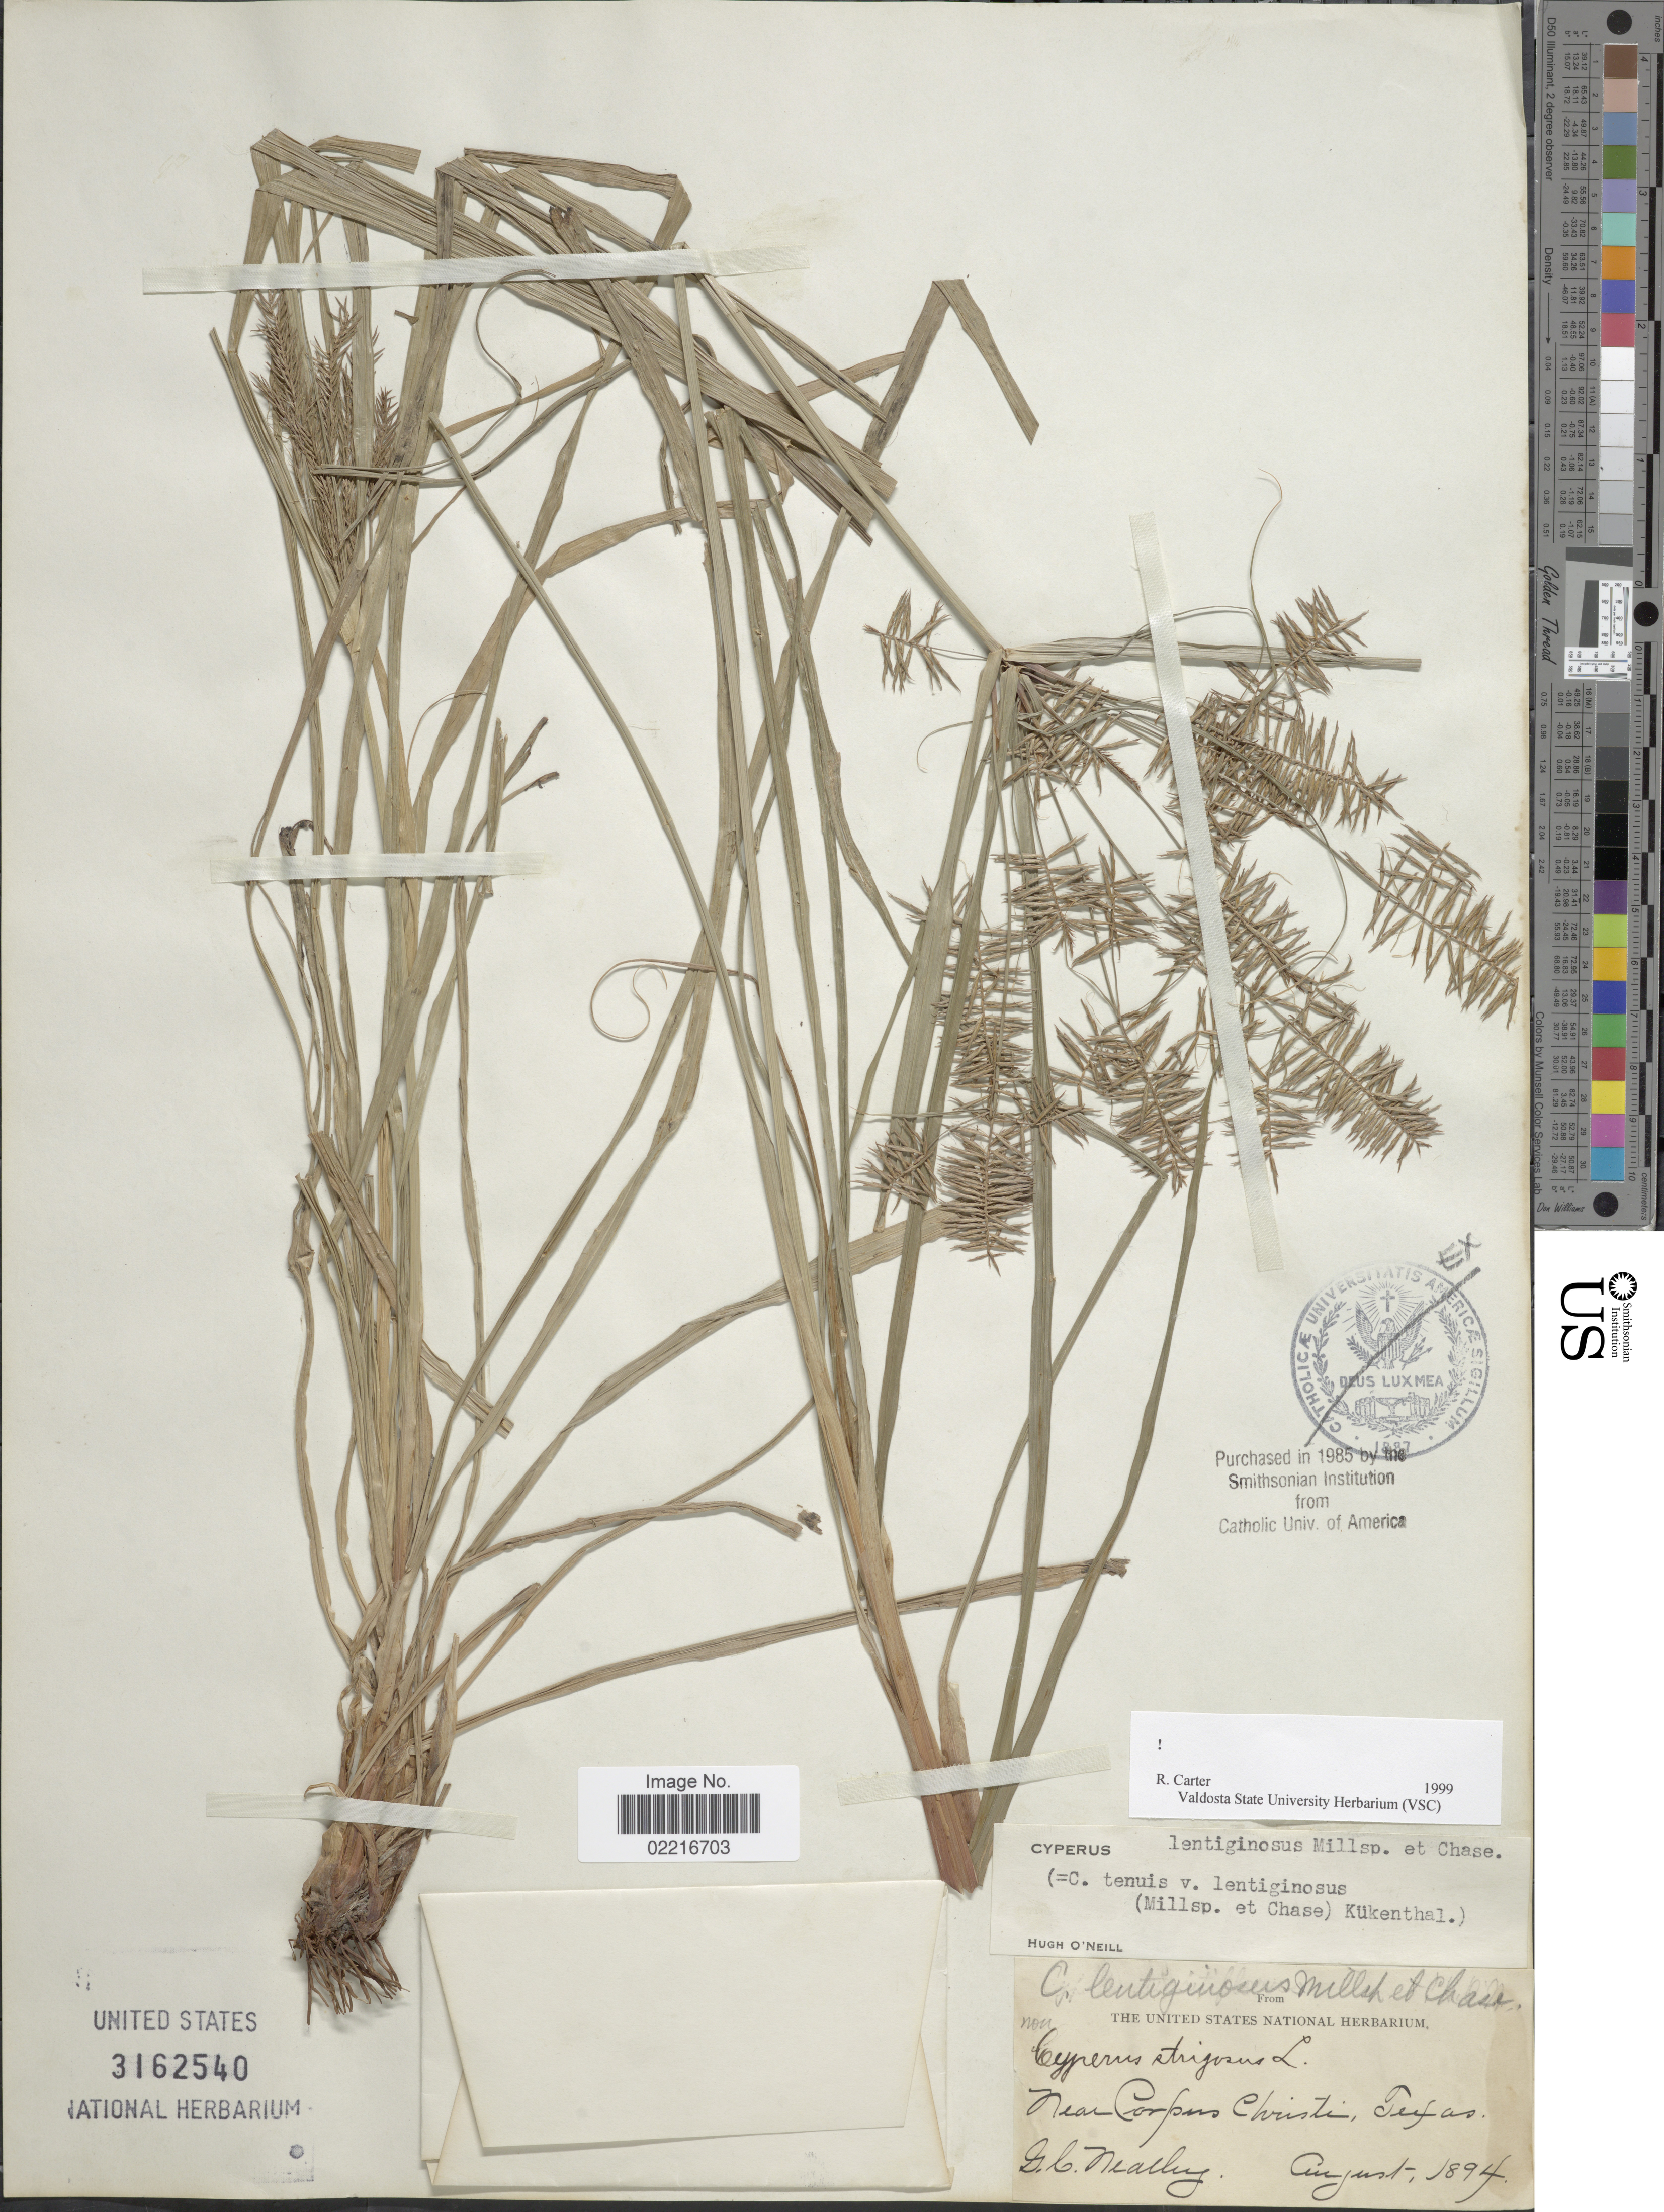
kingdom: Plantae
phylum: Tracheophyta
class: Liliopsida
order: Poales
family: Cyperaceae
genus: Cyperus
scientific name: Cyperus lentiginosus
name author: Millsp. & Chase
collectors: G. C. Nealley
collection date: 1894-08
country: United States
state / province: Texas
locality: Near Corpus Christi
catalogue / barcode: US 3162540